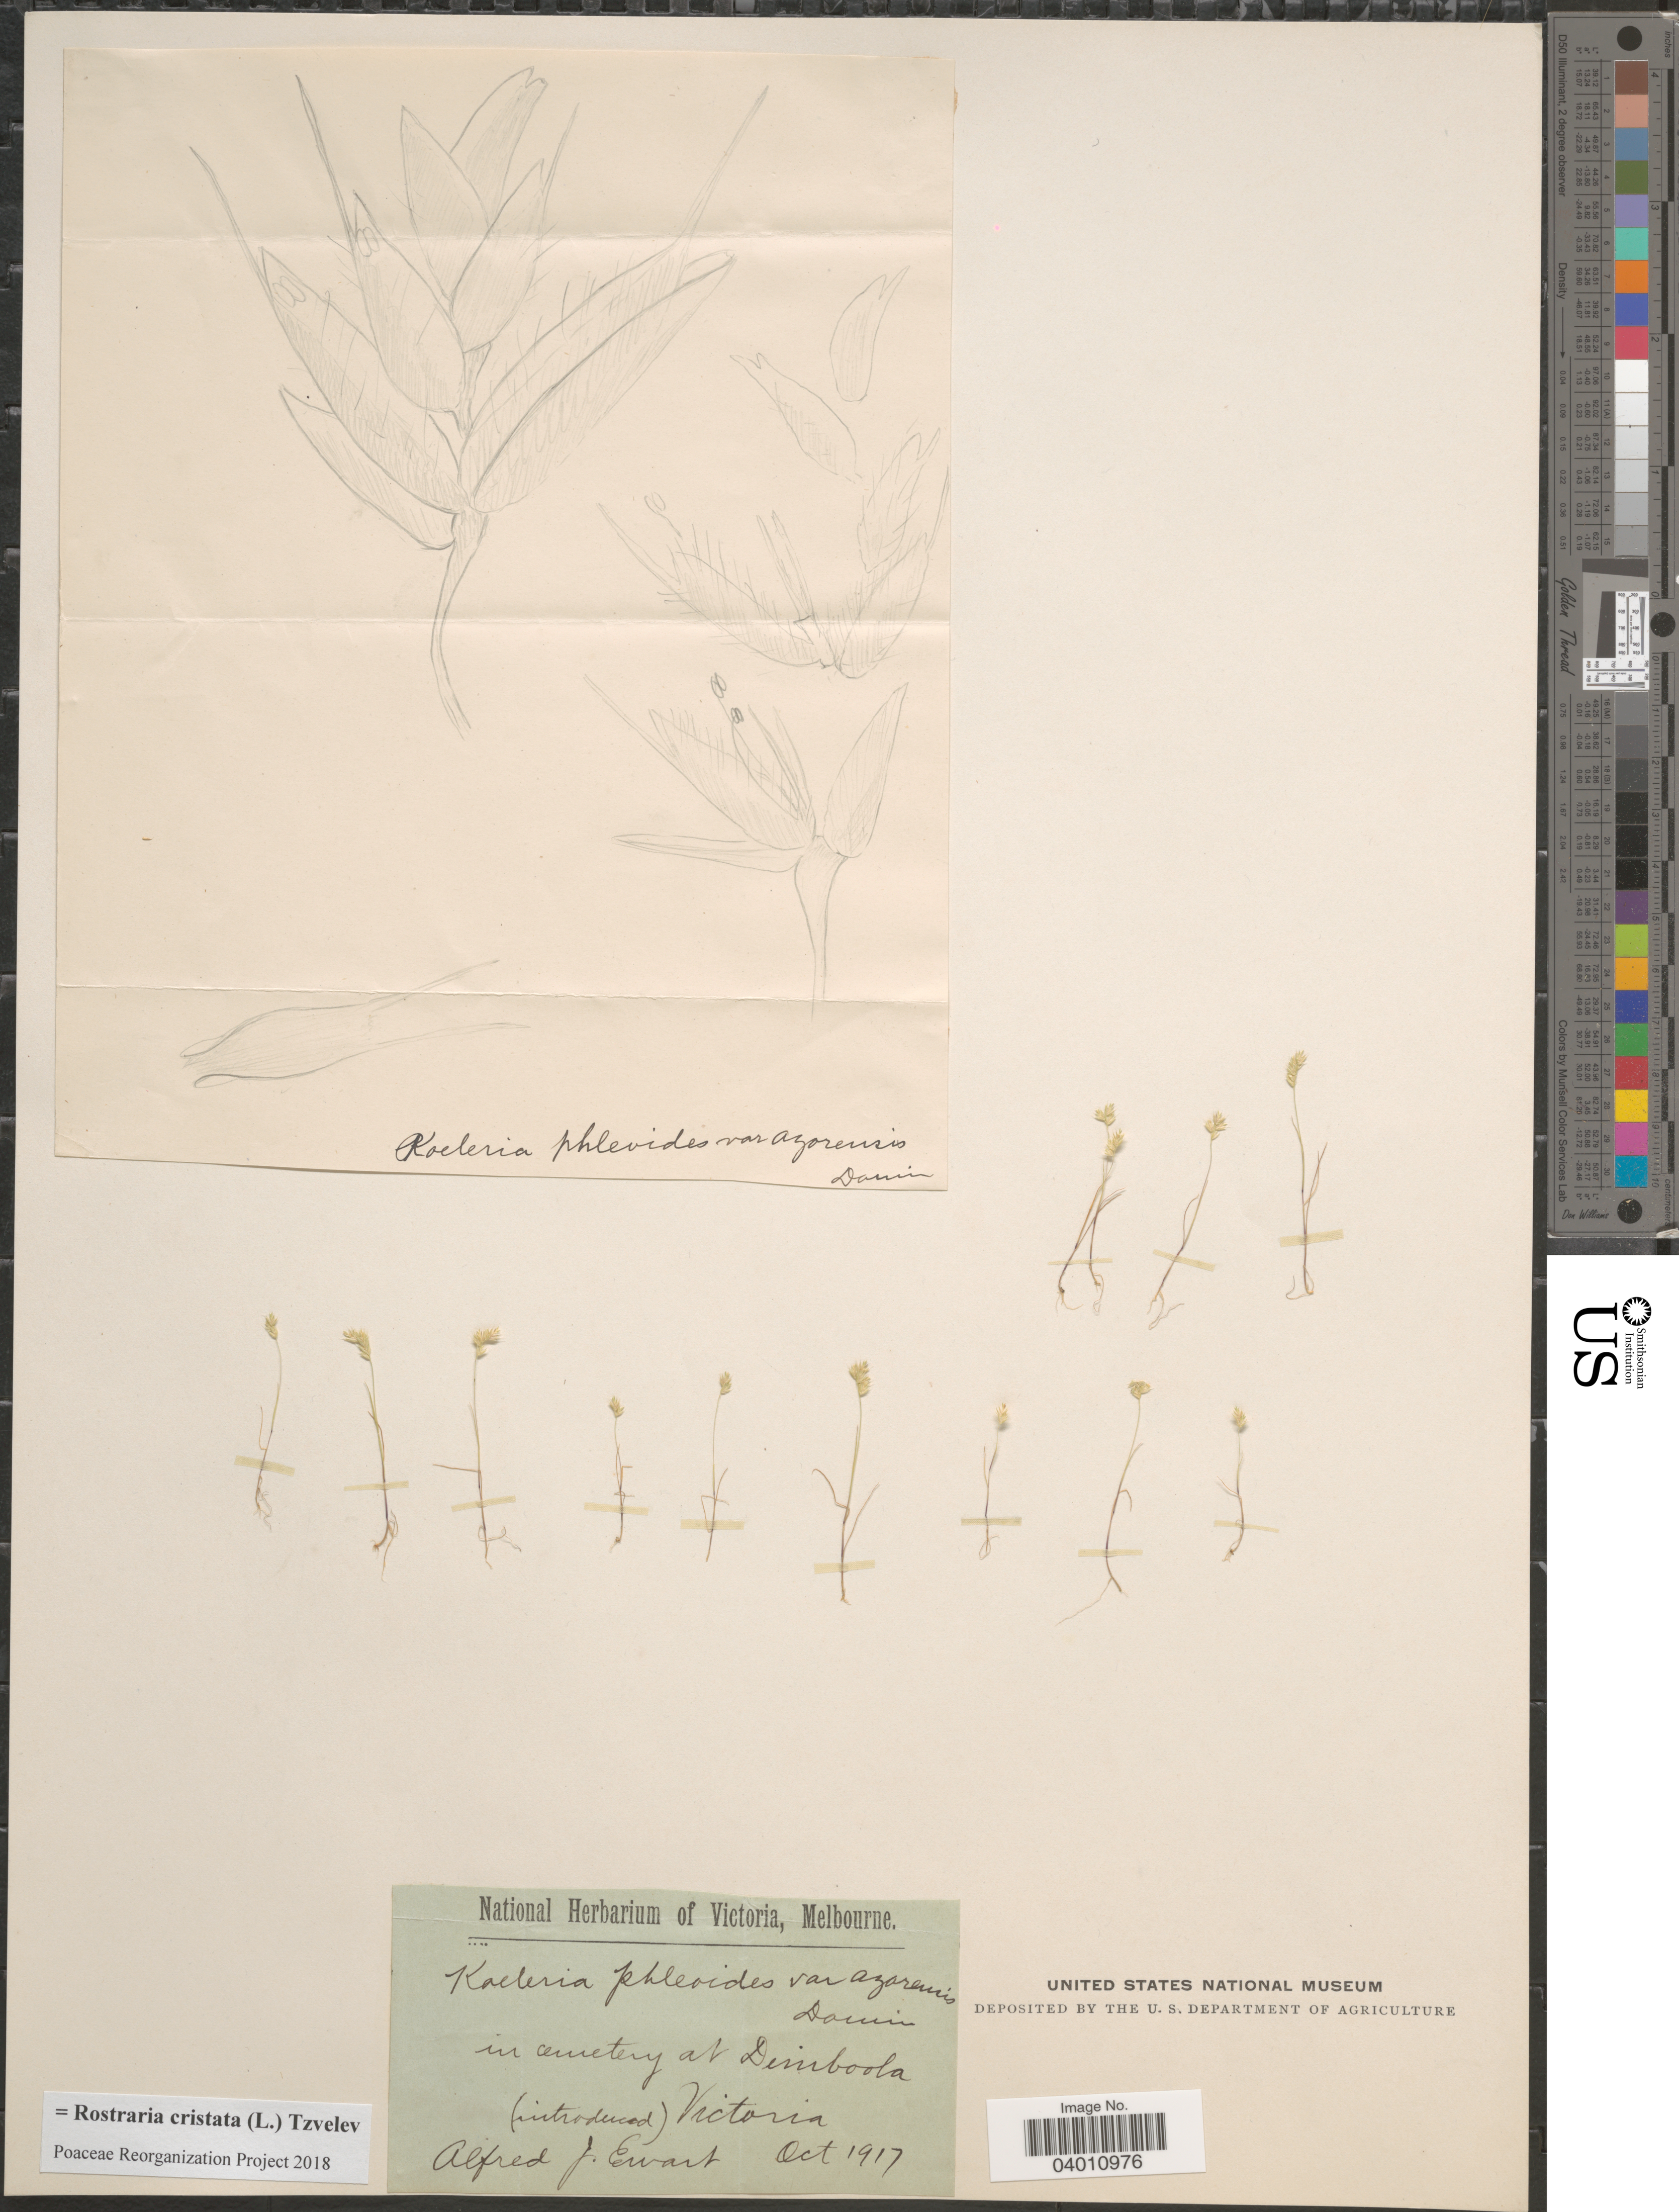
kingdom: Plantae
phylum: Tracheophyta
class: Liliopsida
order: Poales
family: Poaceae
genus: Rostraria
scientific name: Rostraria cristata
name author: (L.) Tzvelev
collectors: A. J. Ewart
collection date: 1917-10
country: Australia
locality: In cemetery at Dimboola.